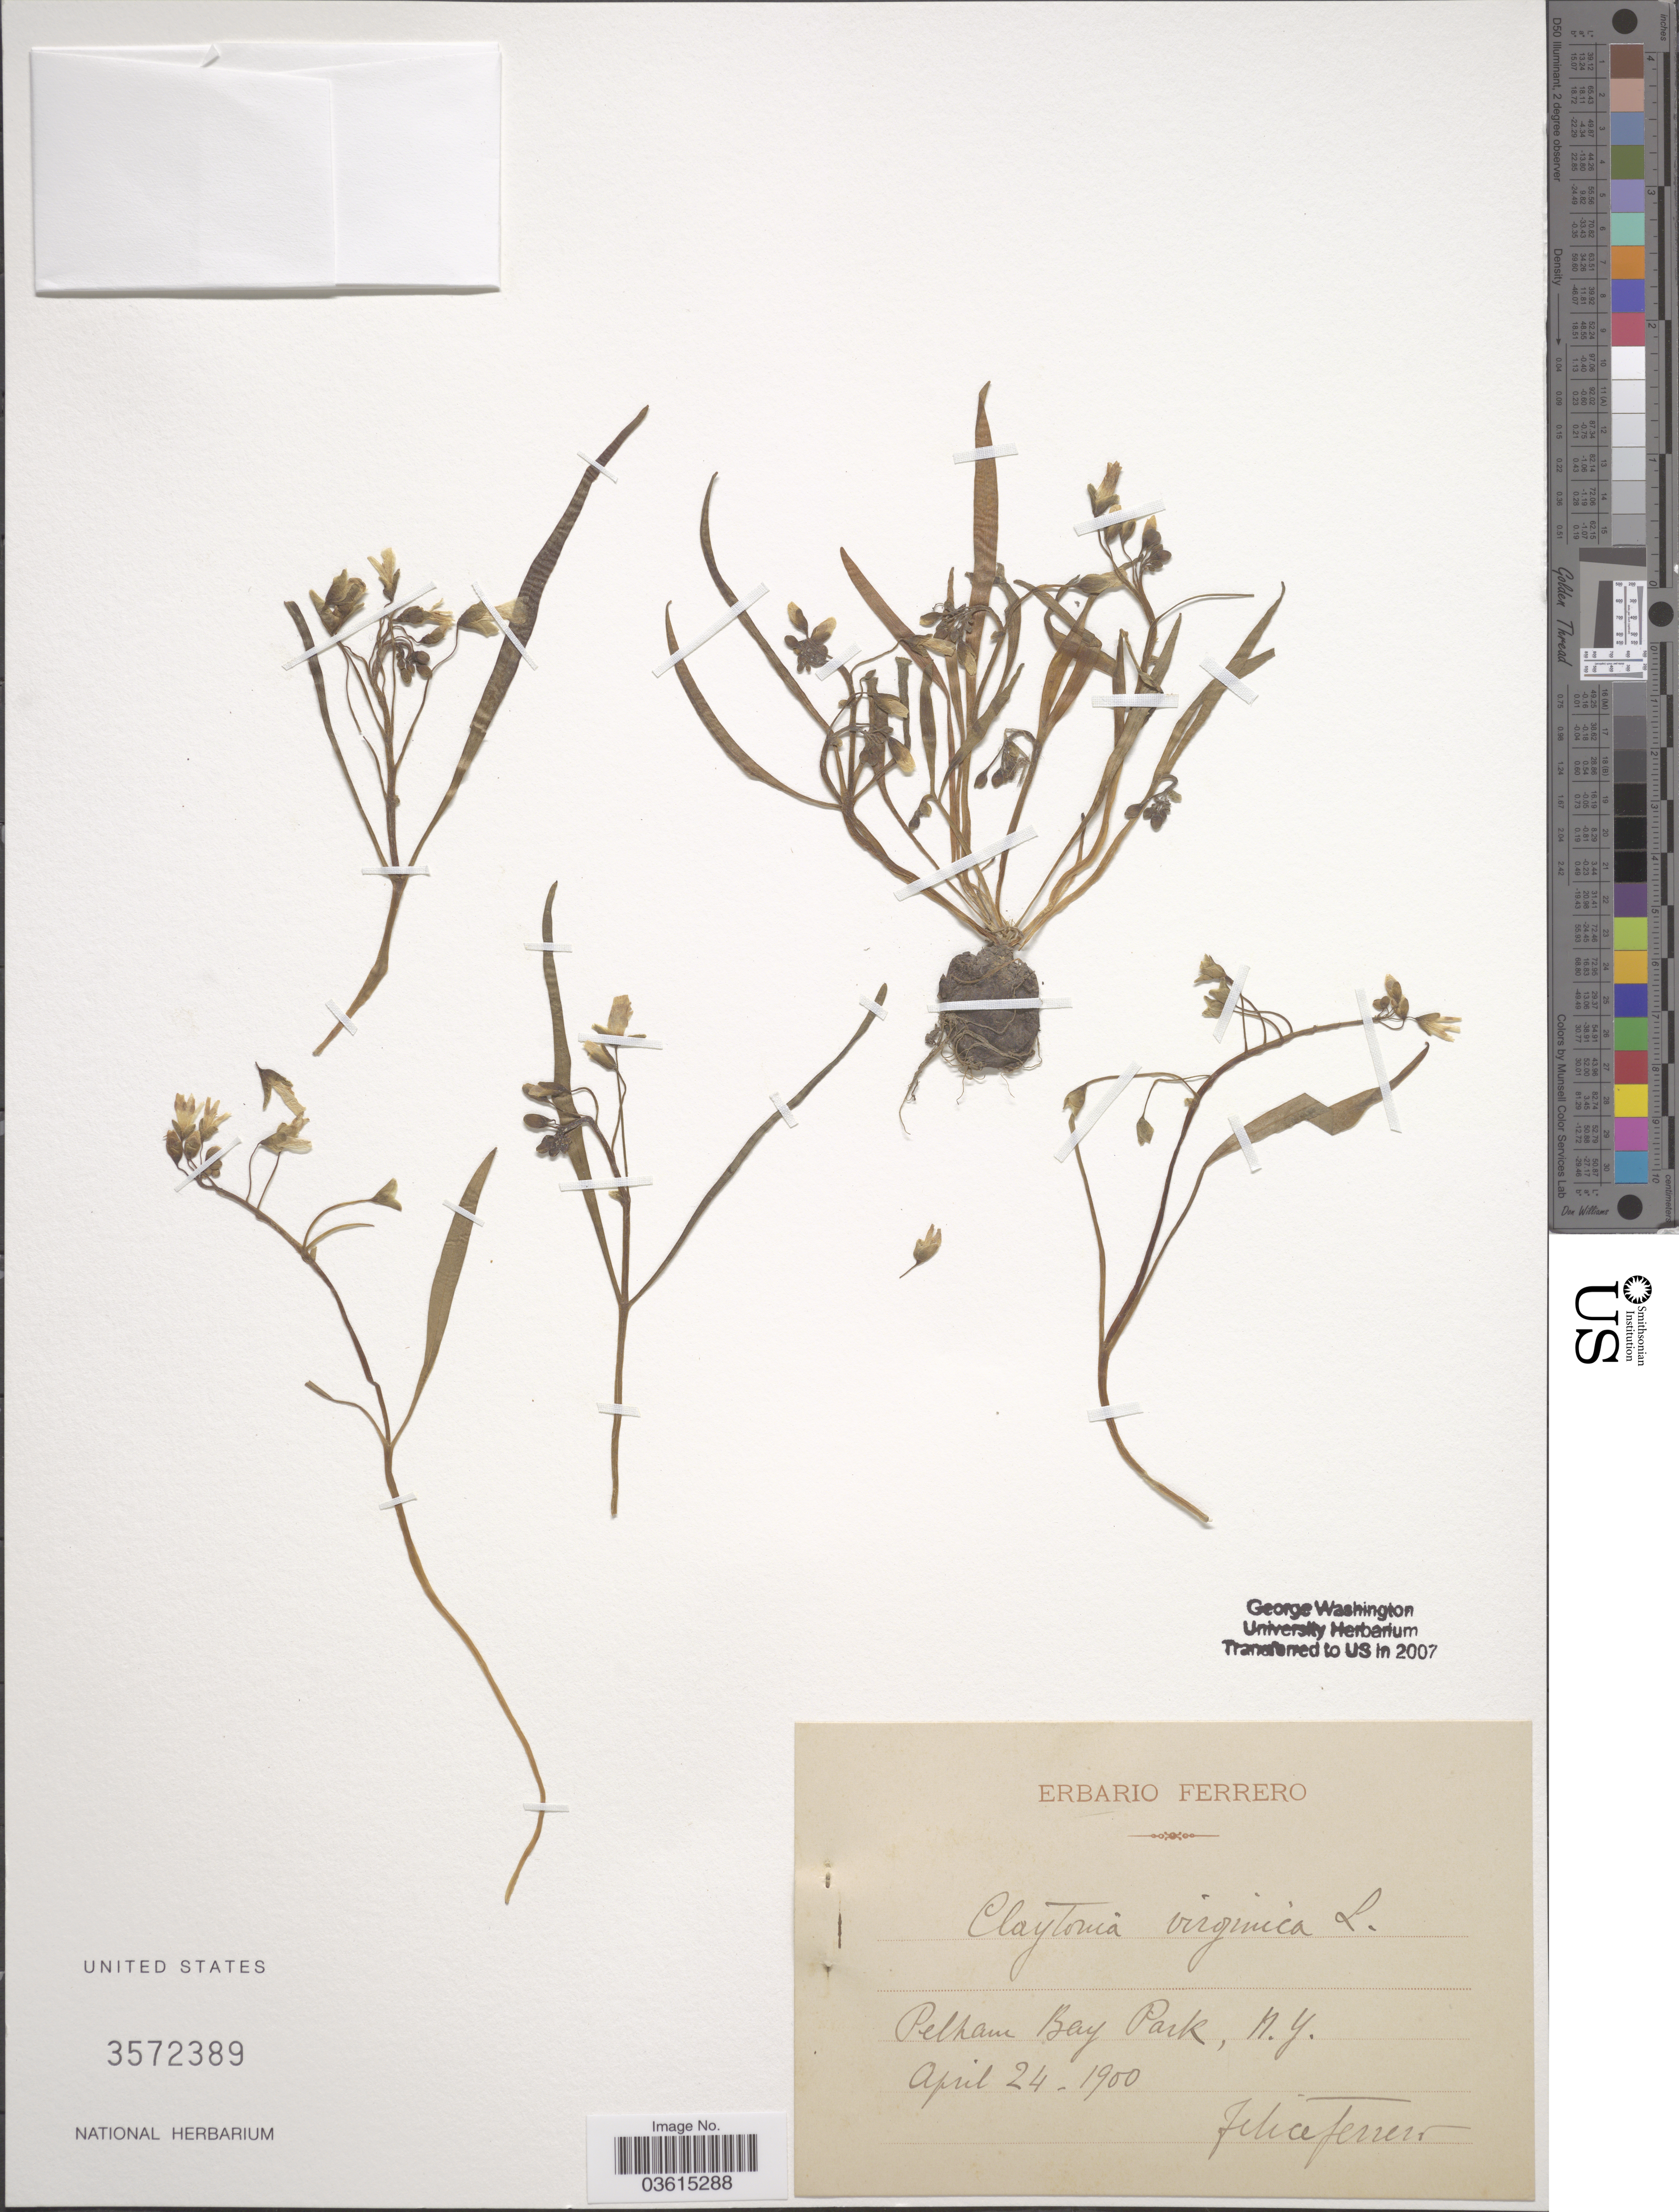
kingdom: Plantae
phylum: Tracheophyta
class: Magnoliopsida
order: Caryophyllales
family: Montiaceae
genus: Claytonia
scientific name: Claytonia virginica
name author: L.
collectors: F. Ferrero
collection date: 1900-04-24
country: United States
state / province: New York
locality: Pelham Bay Park.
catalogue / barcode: US 3572389